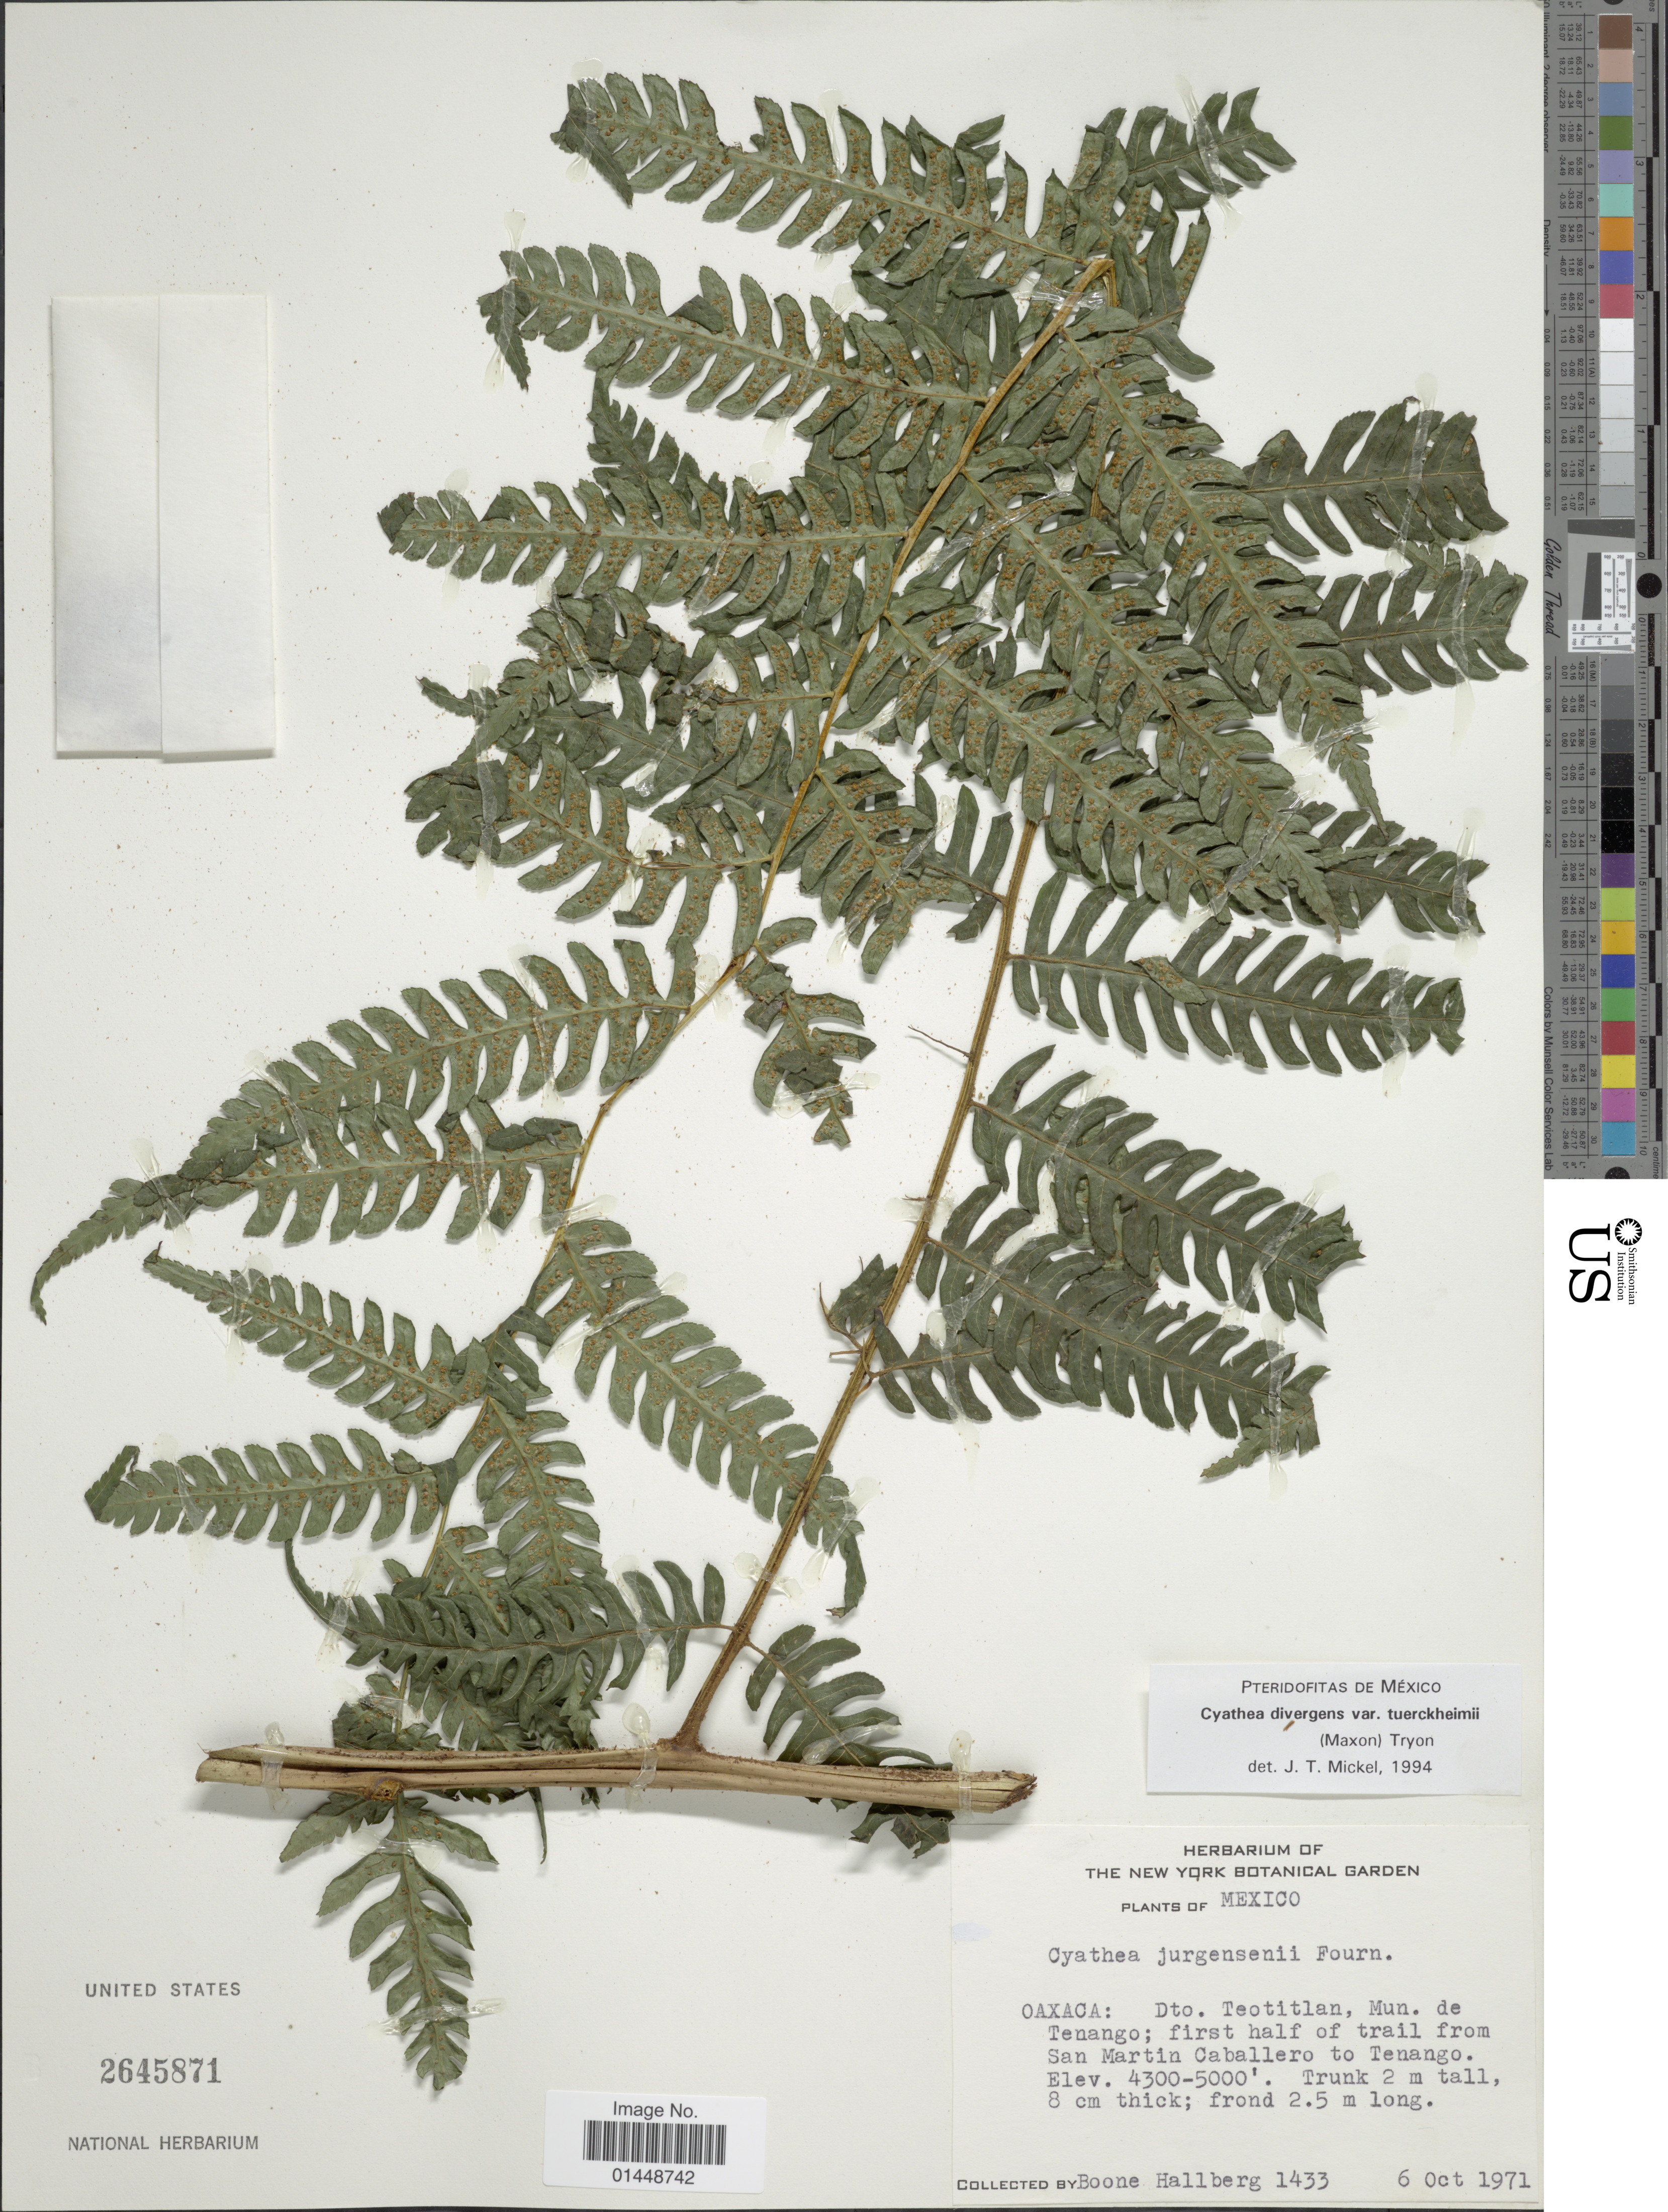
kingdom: Plantae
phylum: Tracheophyta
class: Polypodiopsida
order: Cyatheales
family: Cyatheaceae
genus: Cyathea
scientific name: Cyathea divergens var. tuerckheimii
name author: (Maxon) R.M. Tryon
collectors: B. Hallberg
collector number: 1433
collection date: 1971-10-06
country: Mexico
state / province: Oaxaca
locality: Oaxaca: Dto. Teotitlan, Mun. de Tenango; first half of trail from San Martin Caballero to Tenango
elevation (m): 1311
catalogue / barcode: US 2645871